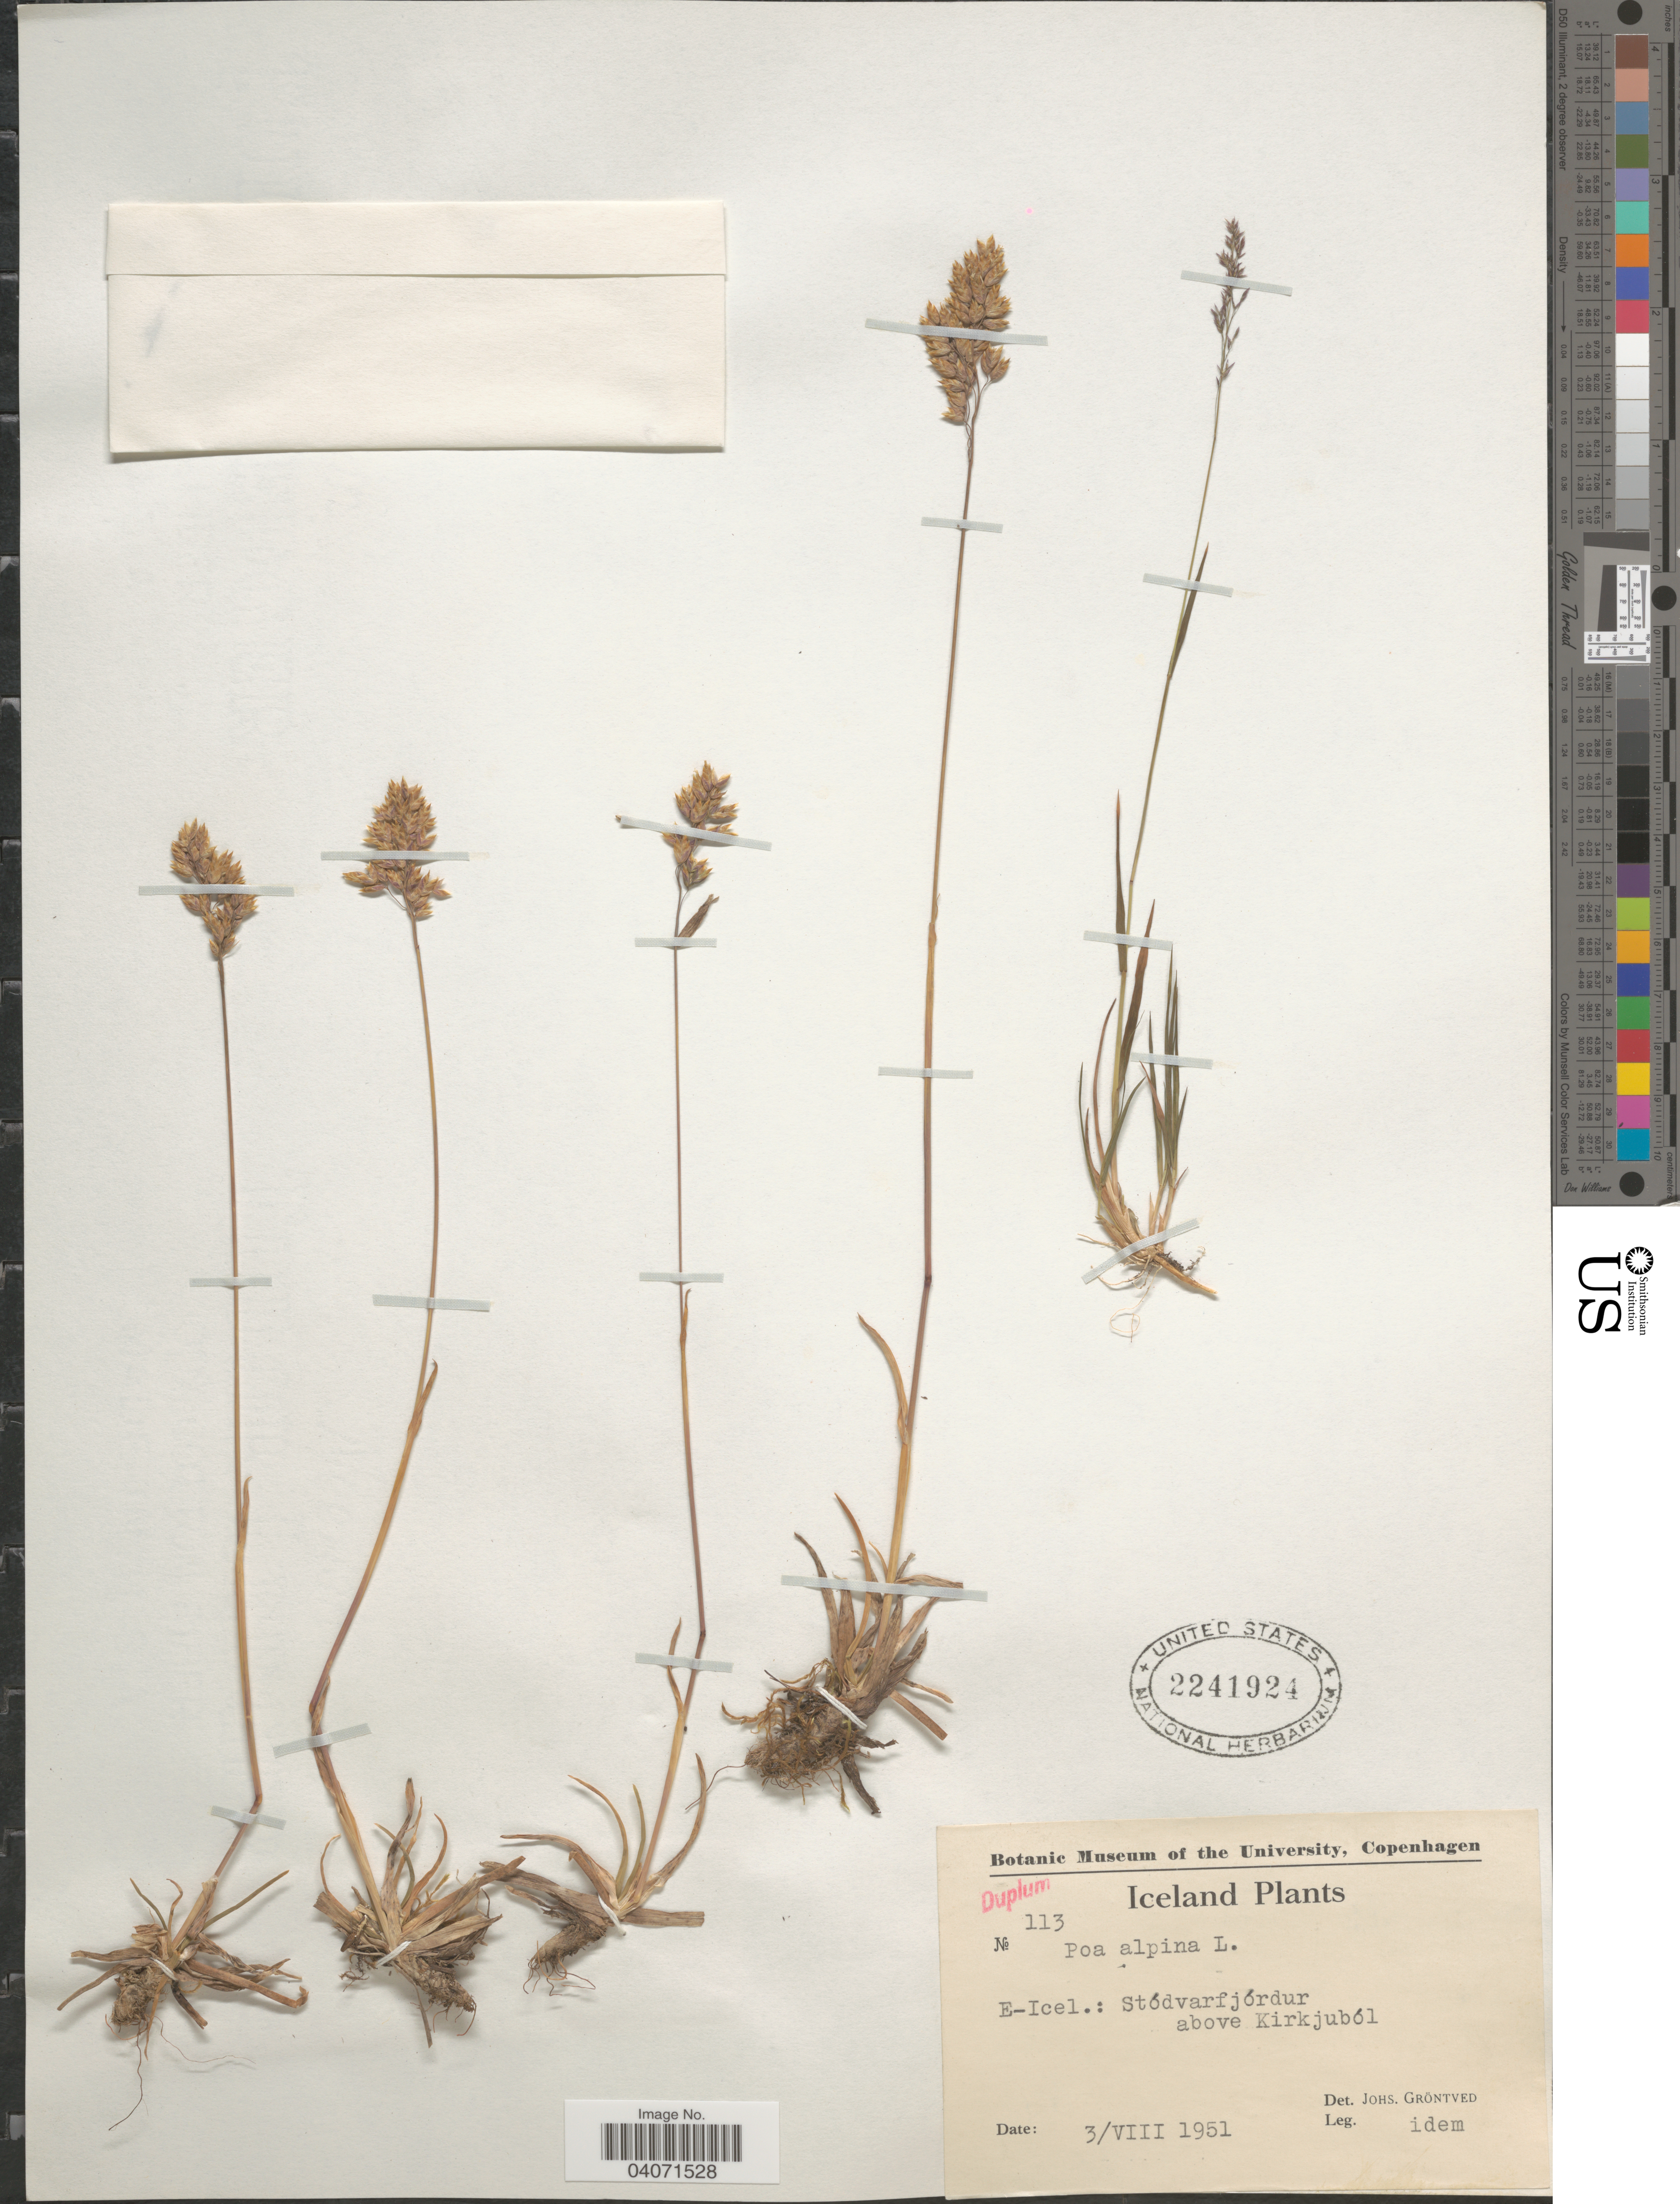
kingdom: Plantae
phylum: Tracheophyta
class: Liliopsida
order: Poales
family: Poaceae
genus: Poa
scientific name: Poa alpina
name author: L.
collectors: J. Gröntved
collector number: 113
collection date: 1951-08-03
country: Iceland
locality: E-Icel.: Stódvarfjórdur above Kirkjuból.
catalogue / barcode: US 2241924